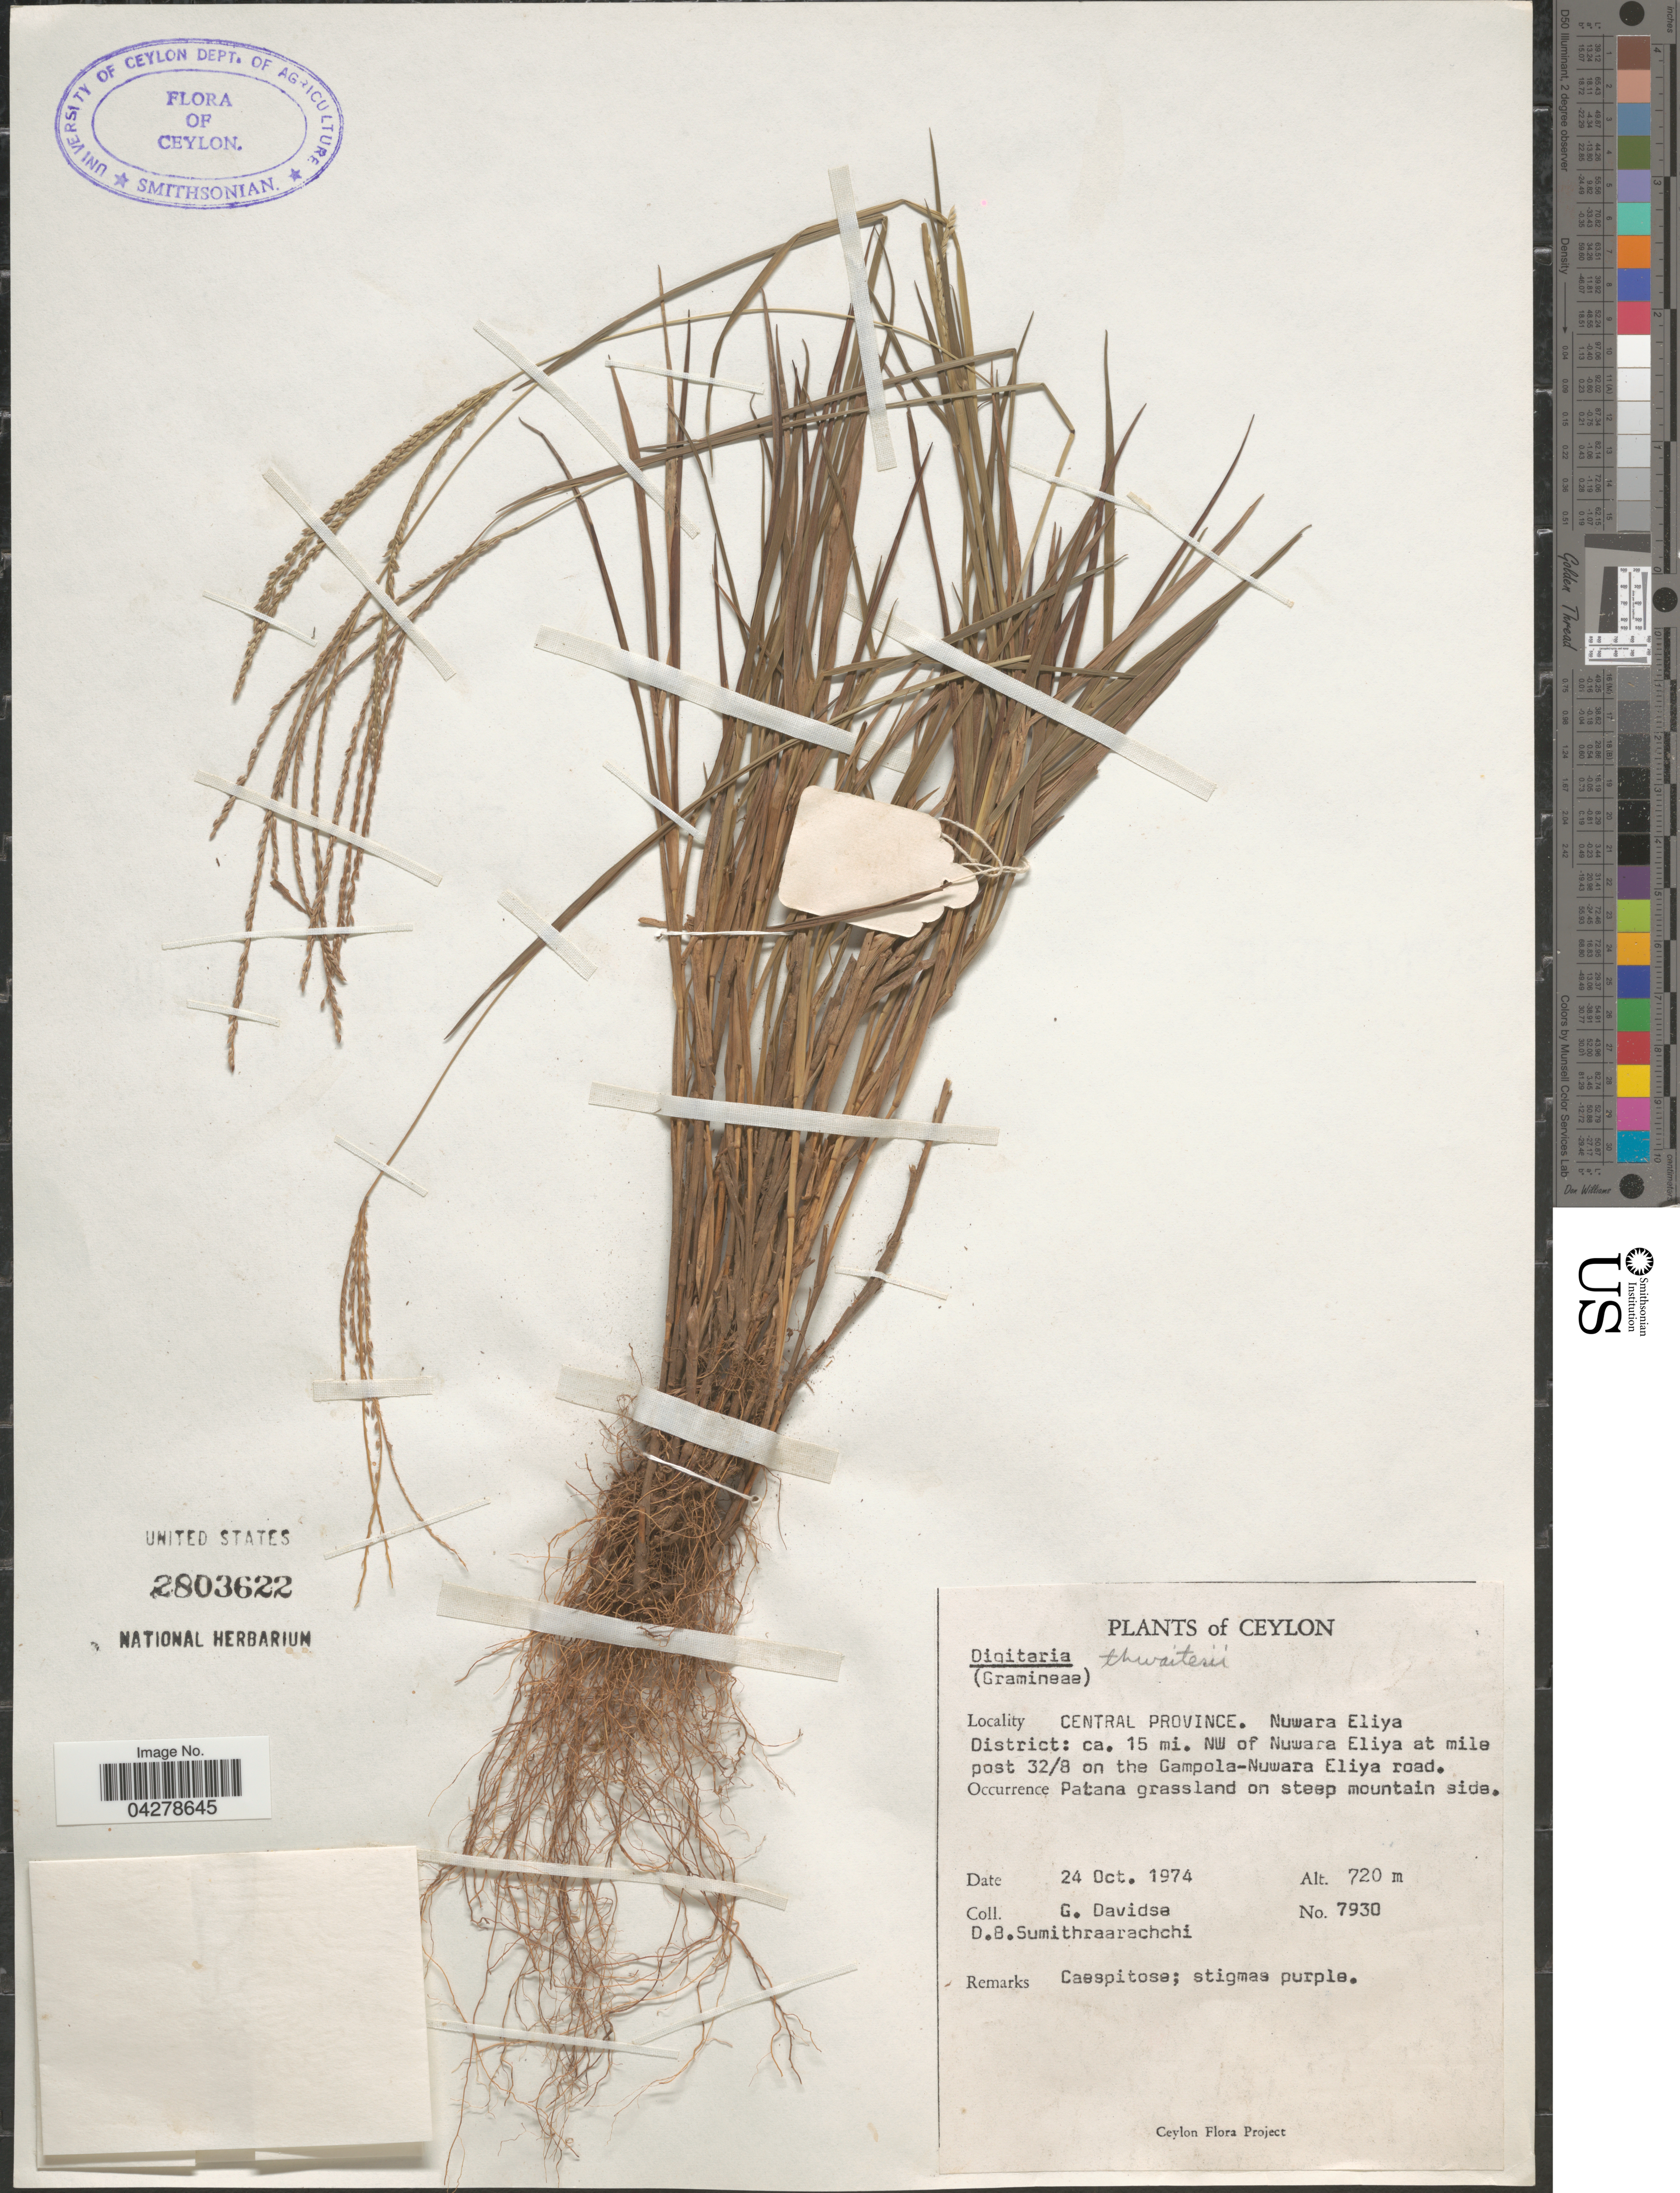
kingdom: Plantae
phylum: Tracheophyta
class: Liliopsida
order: Poales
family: Poaceae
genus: Digitaria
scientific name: Digitaria thwaitesii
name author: (Hack.) Henr.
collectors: G. Davidse & D. B. Sumithraarachchi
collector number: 7930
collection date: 1974-10-24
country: Sri Lanka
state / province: Central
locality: Ceylon. Thwaiterii. Nuwara Eliya District: ca. 15 mi. NW of Nuwara Eliya at mile post 32/8 on the Gampola-Nuwara Eliya road.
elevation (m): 720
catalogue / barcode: US 2803622